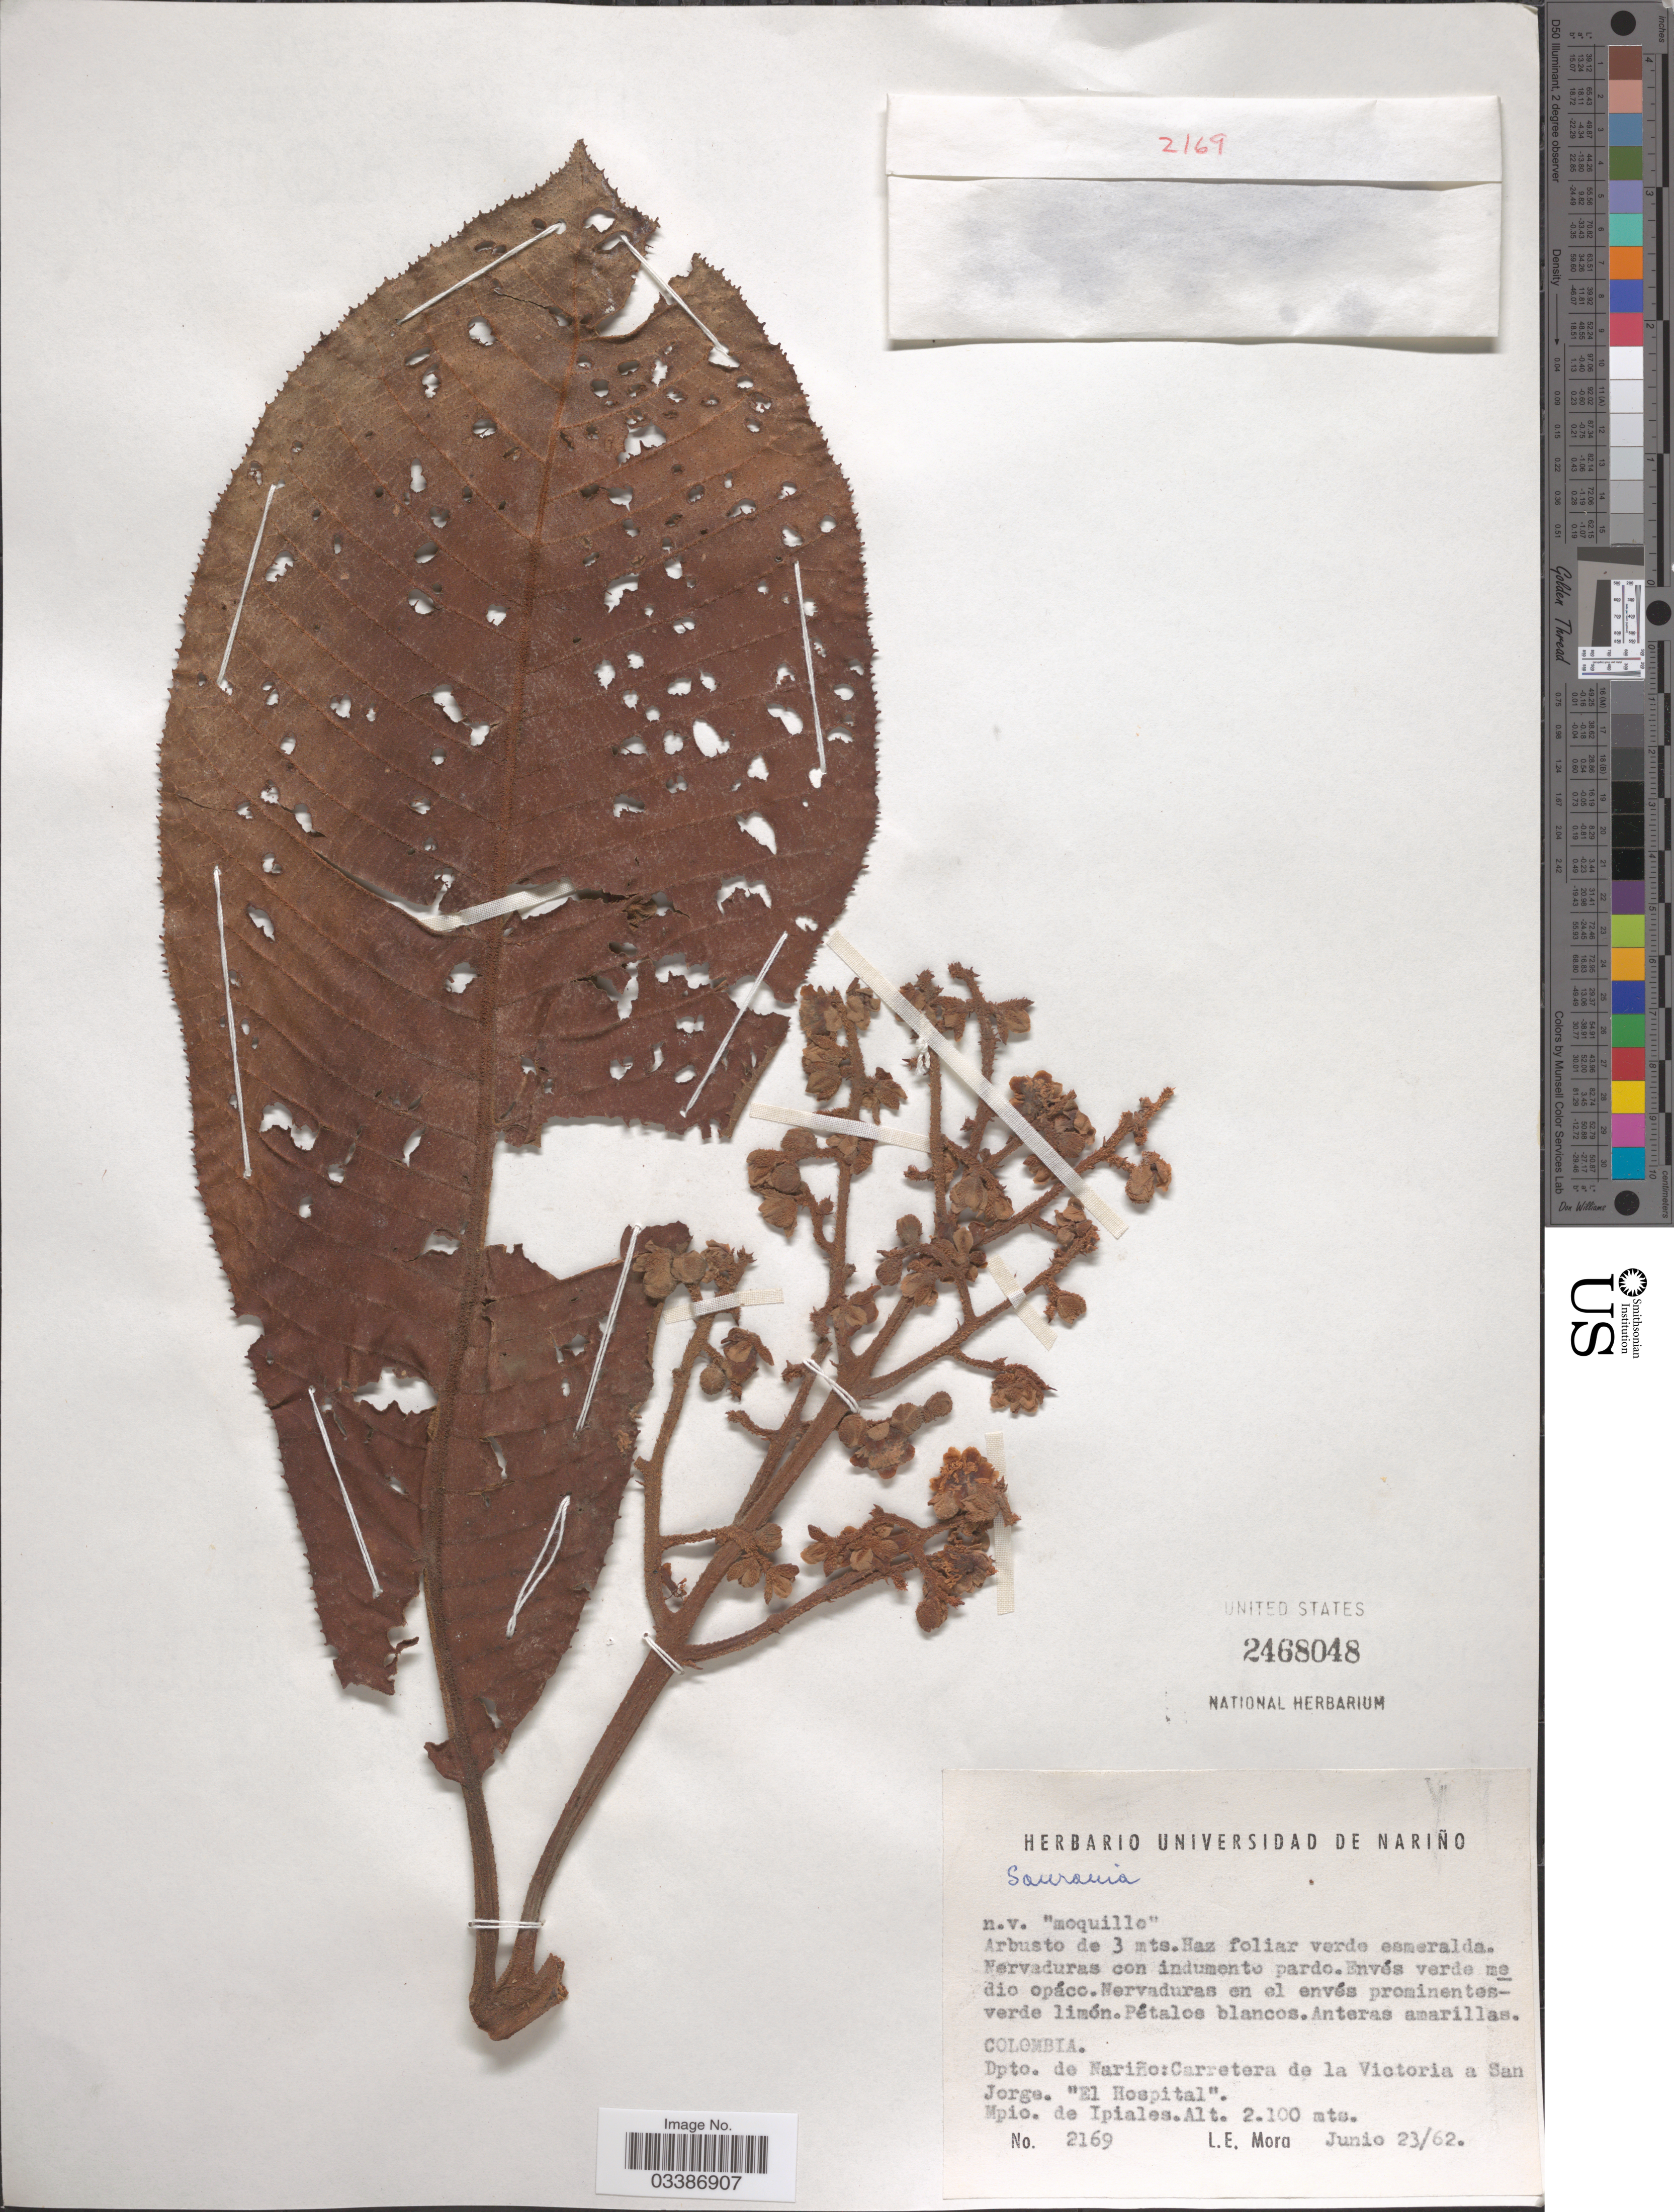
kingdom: Plantae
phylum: Tracheophyta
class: Magnoliopsida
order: Ericales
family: Actinidiaceae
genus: Saurauia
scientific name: Saurauia sp.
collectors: L. Mora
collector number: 2169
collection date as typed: Transcribed d/m/y: 23/6/62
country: Colombia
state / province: Nariño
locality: Dpto. de Nariño: Carretera de la Victoria a San Jorge. "El Hospital". Mpio. de Ipiales.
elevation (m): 2100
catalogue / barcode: US 2468048